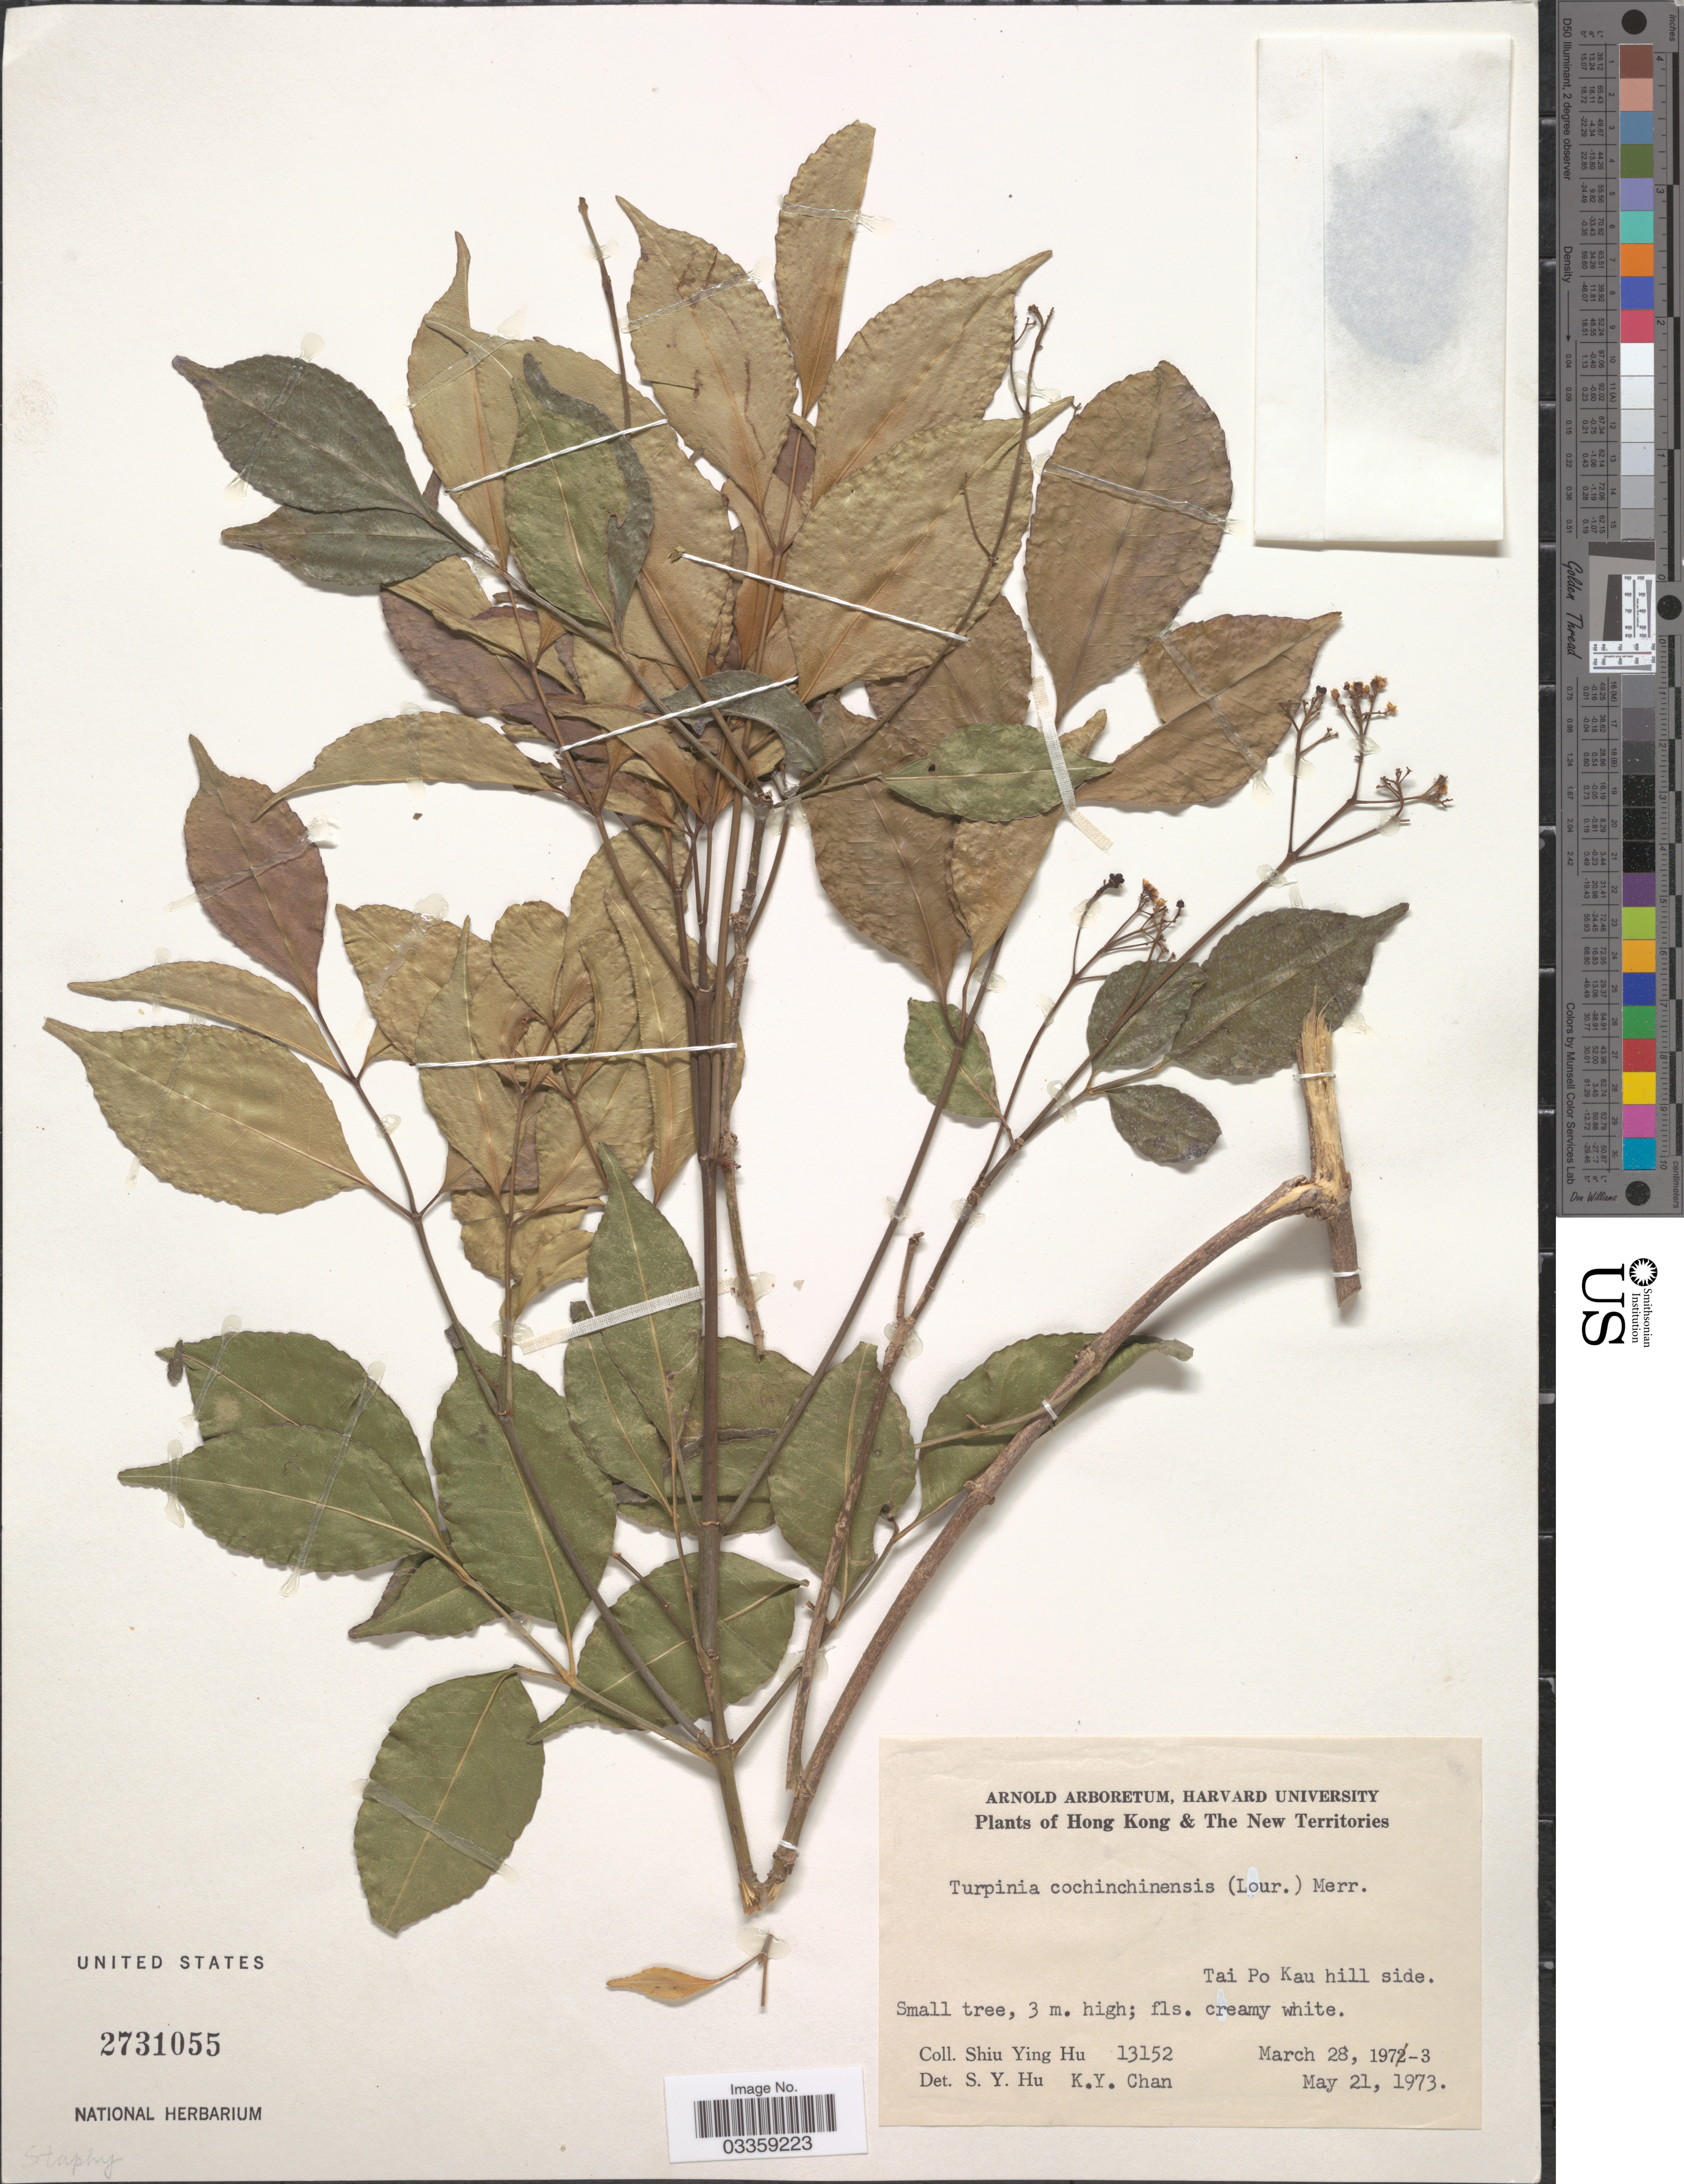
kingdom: Plantae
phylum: Tracheophyta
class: Magnoliopsida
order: Crossosomatales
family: Staphyleaceae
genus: Turpinia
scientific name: Turpinia cochinchinense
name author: (Lour.) Merr.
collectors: S. Y. Hu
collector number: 13152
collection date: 1973-03-21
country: China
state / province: Hong Kong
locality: The New Territories, Tai Po Kau hill side.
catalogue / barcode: US 2731055